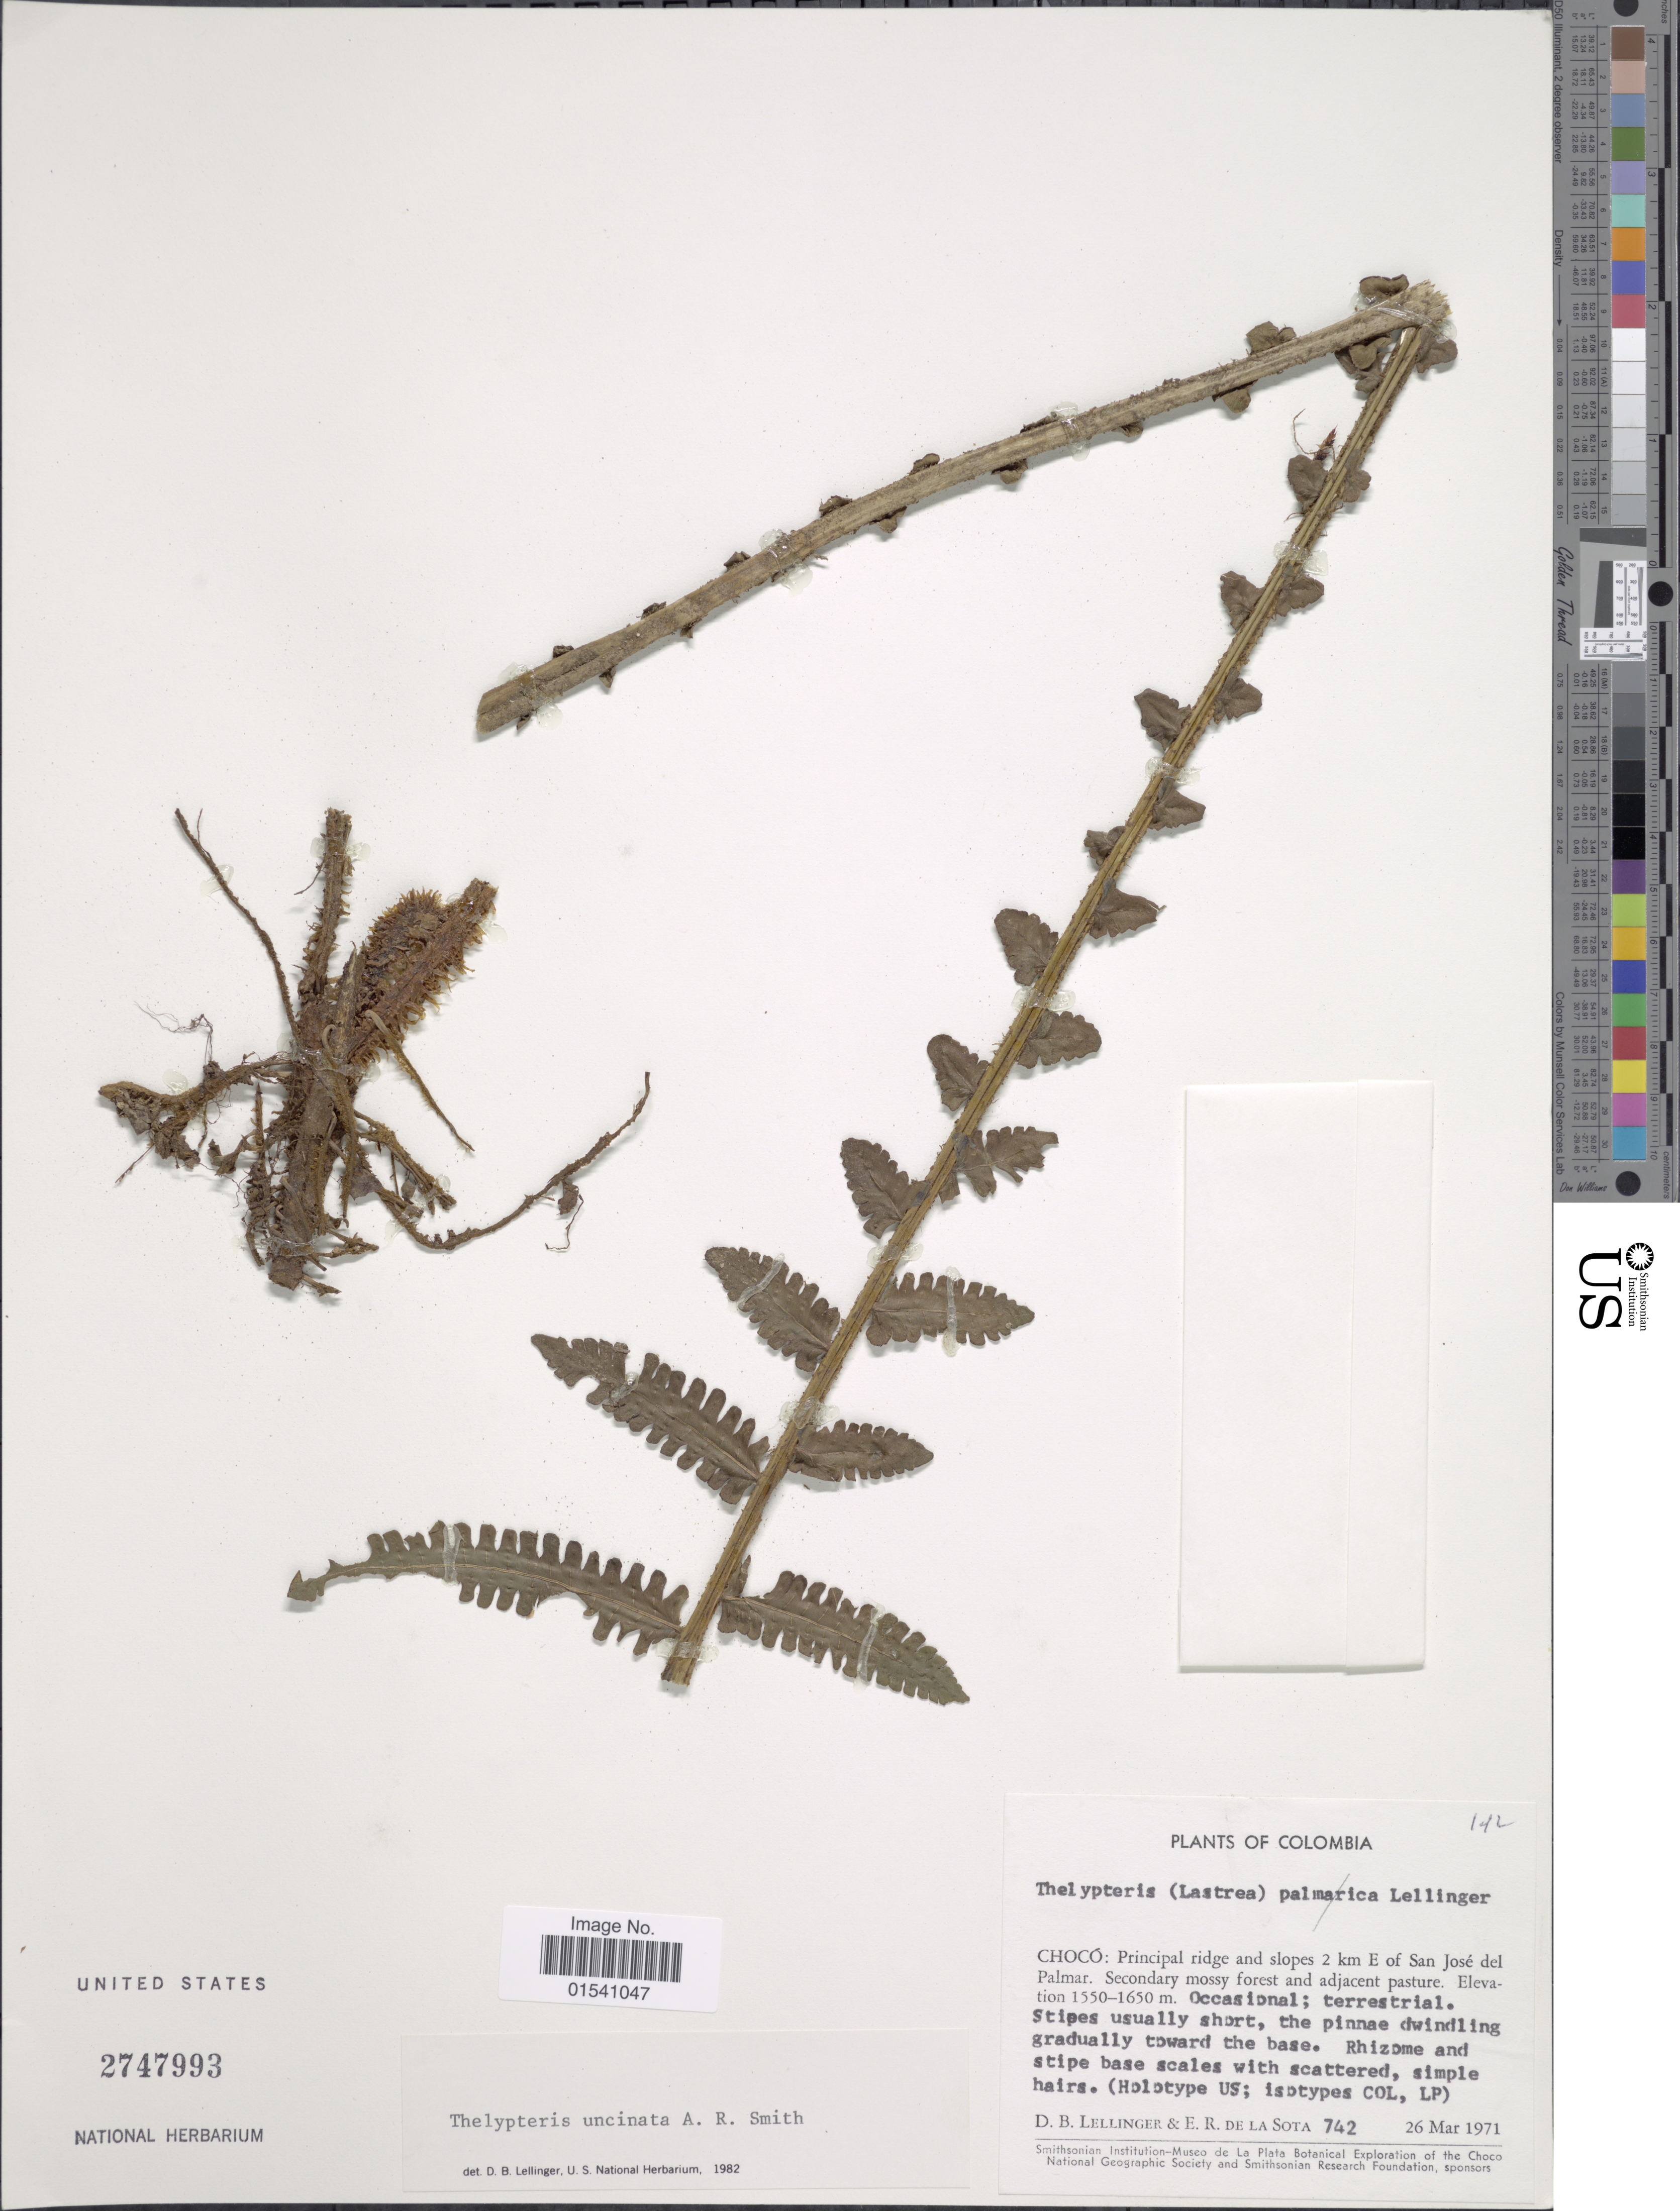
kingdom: Plantae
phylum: Tracheophyta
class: Polypodiopsida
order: Polypodiales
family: Thelypteridaceae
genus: Amauropelta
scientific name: Amauropelta uncinata (A.R. Sm.) comb. nov., ined 2015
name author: (A.R. Sm.)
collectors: D. B. Lellinger & E. R. de la Sota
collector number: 742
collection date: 1971-03-26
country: Colombia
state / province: Chocó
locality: Principal ridge and slopes 2 km E of San José del Palmar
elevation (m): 1550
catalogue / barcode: US 2747993